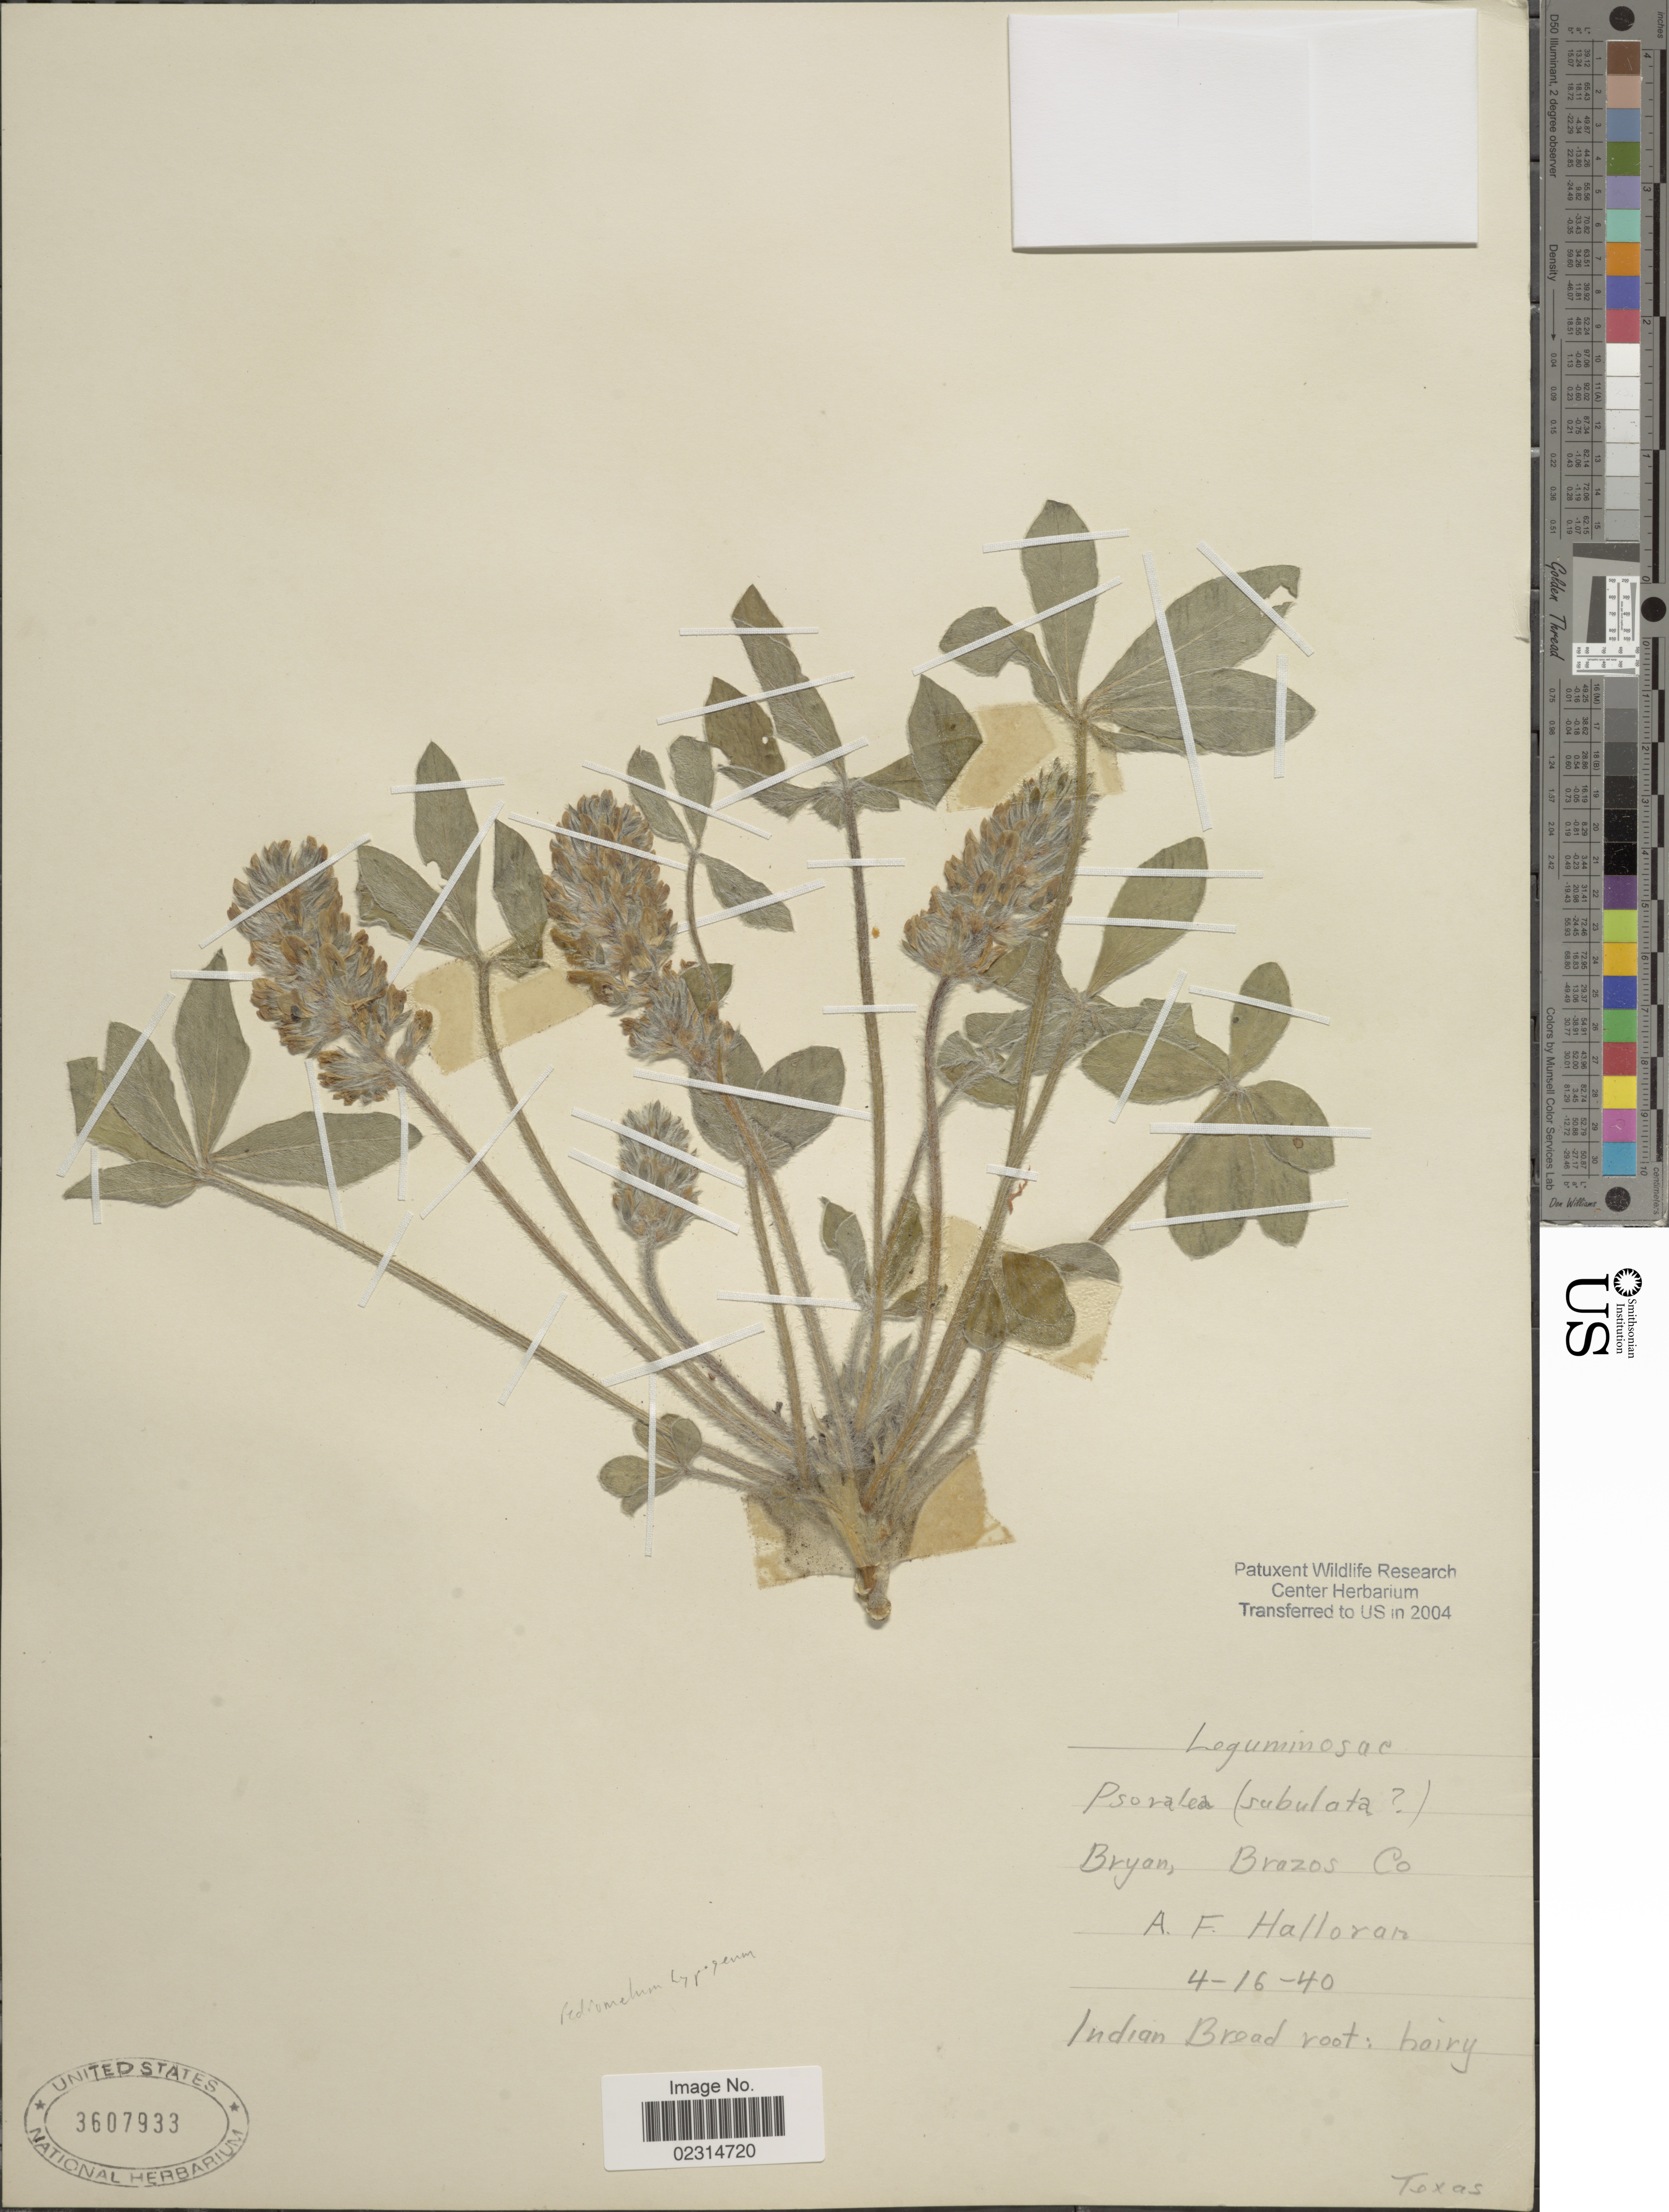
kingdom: Plantae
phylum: Tracheophyta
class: Magnoliopsida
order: Fabales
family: Fabaceae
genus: Pediomelum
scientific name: Pediomelum hypogaeum var. subulatum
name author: (Bush) J.W. Grimes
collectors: A. Halloran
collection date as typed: Transcribed d/m/y: 16/4/40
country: United States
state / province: Texas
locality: Bryan, Brazos Co, Indian Bread root; hairy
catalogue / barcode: US 3607933